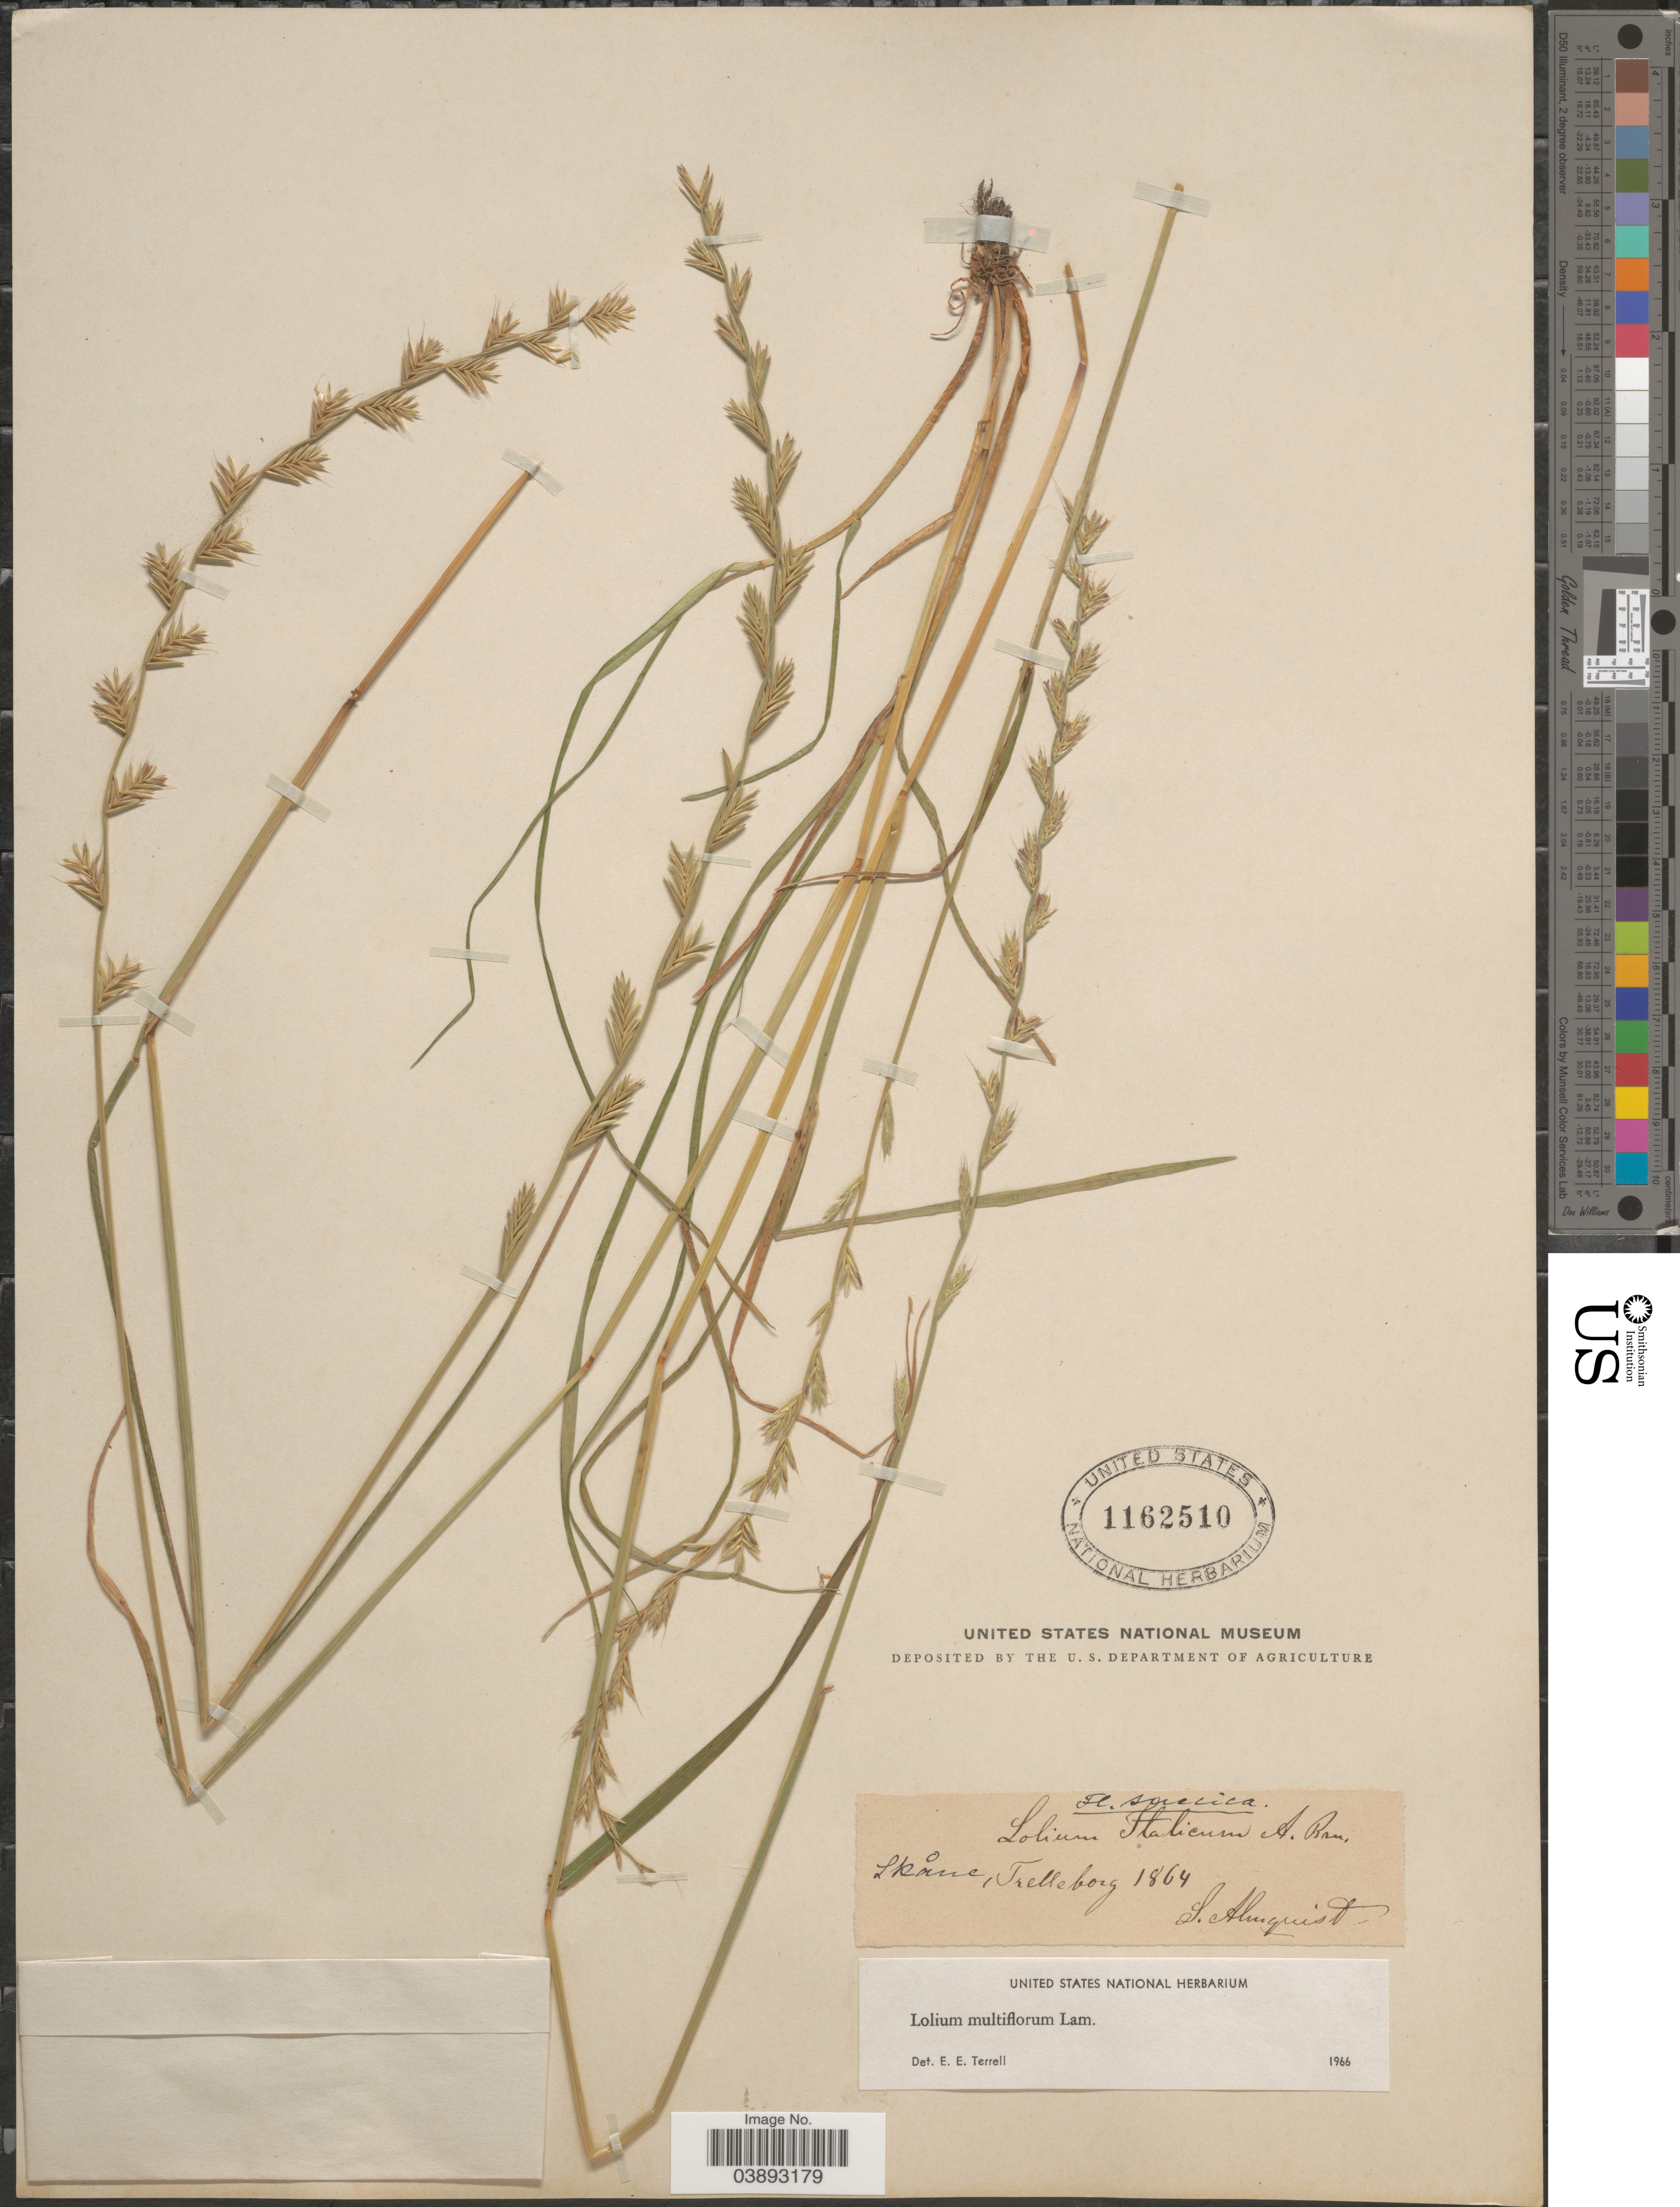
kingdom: Plantae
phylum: Tracheophyta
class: Liliopsida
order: Poales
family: Poaceae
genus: Lolium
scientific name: Lolium multiflorum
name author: Lam.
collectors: S. Almquist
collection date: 1864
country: Sweden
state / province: Skåne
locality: Suecica. Trelleborg.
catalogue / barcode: US 1162510